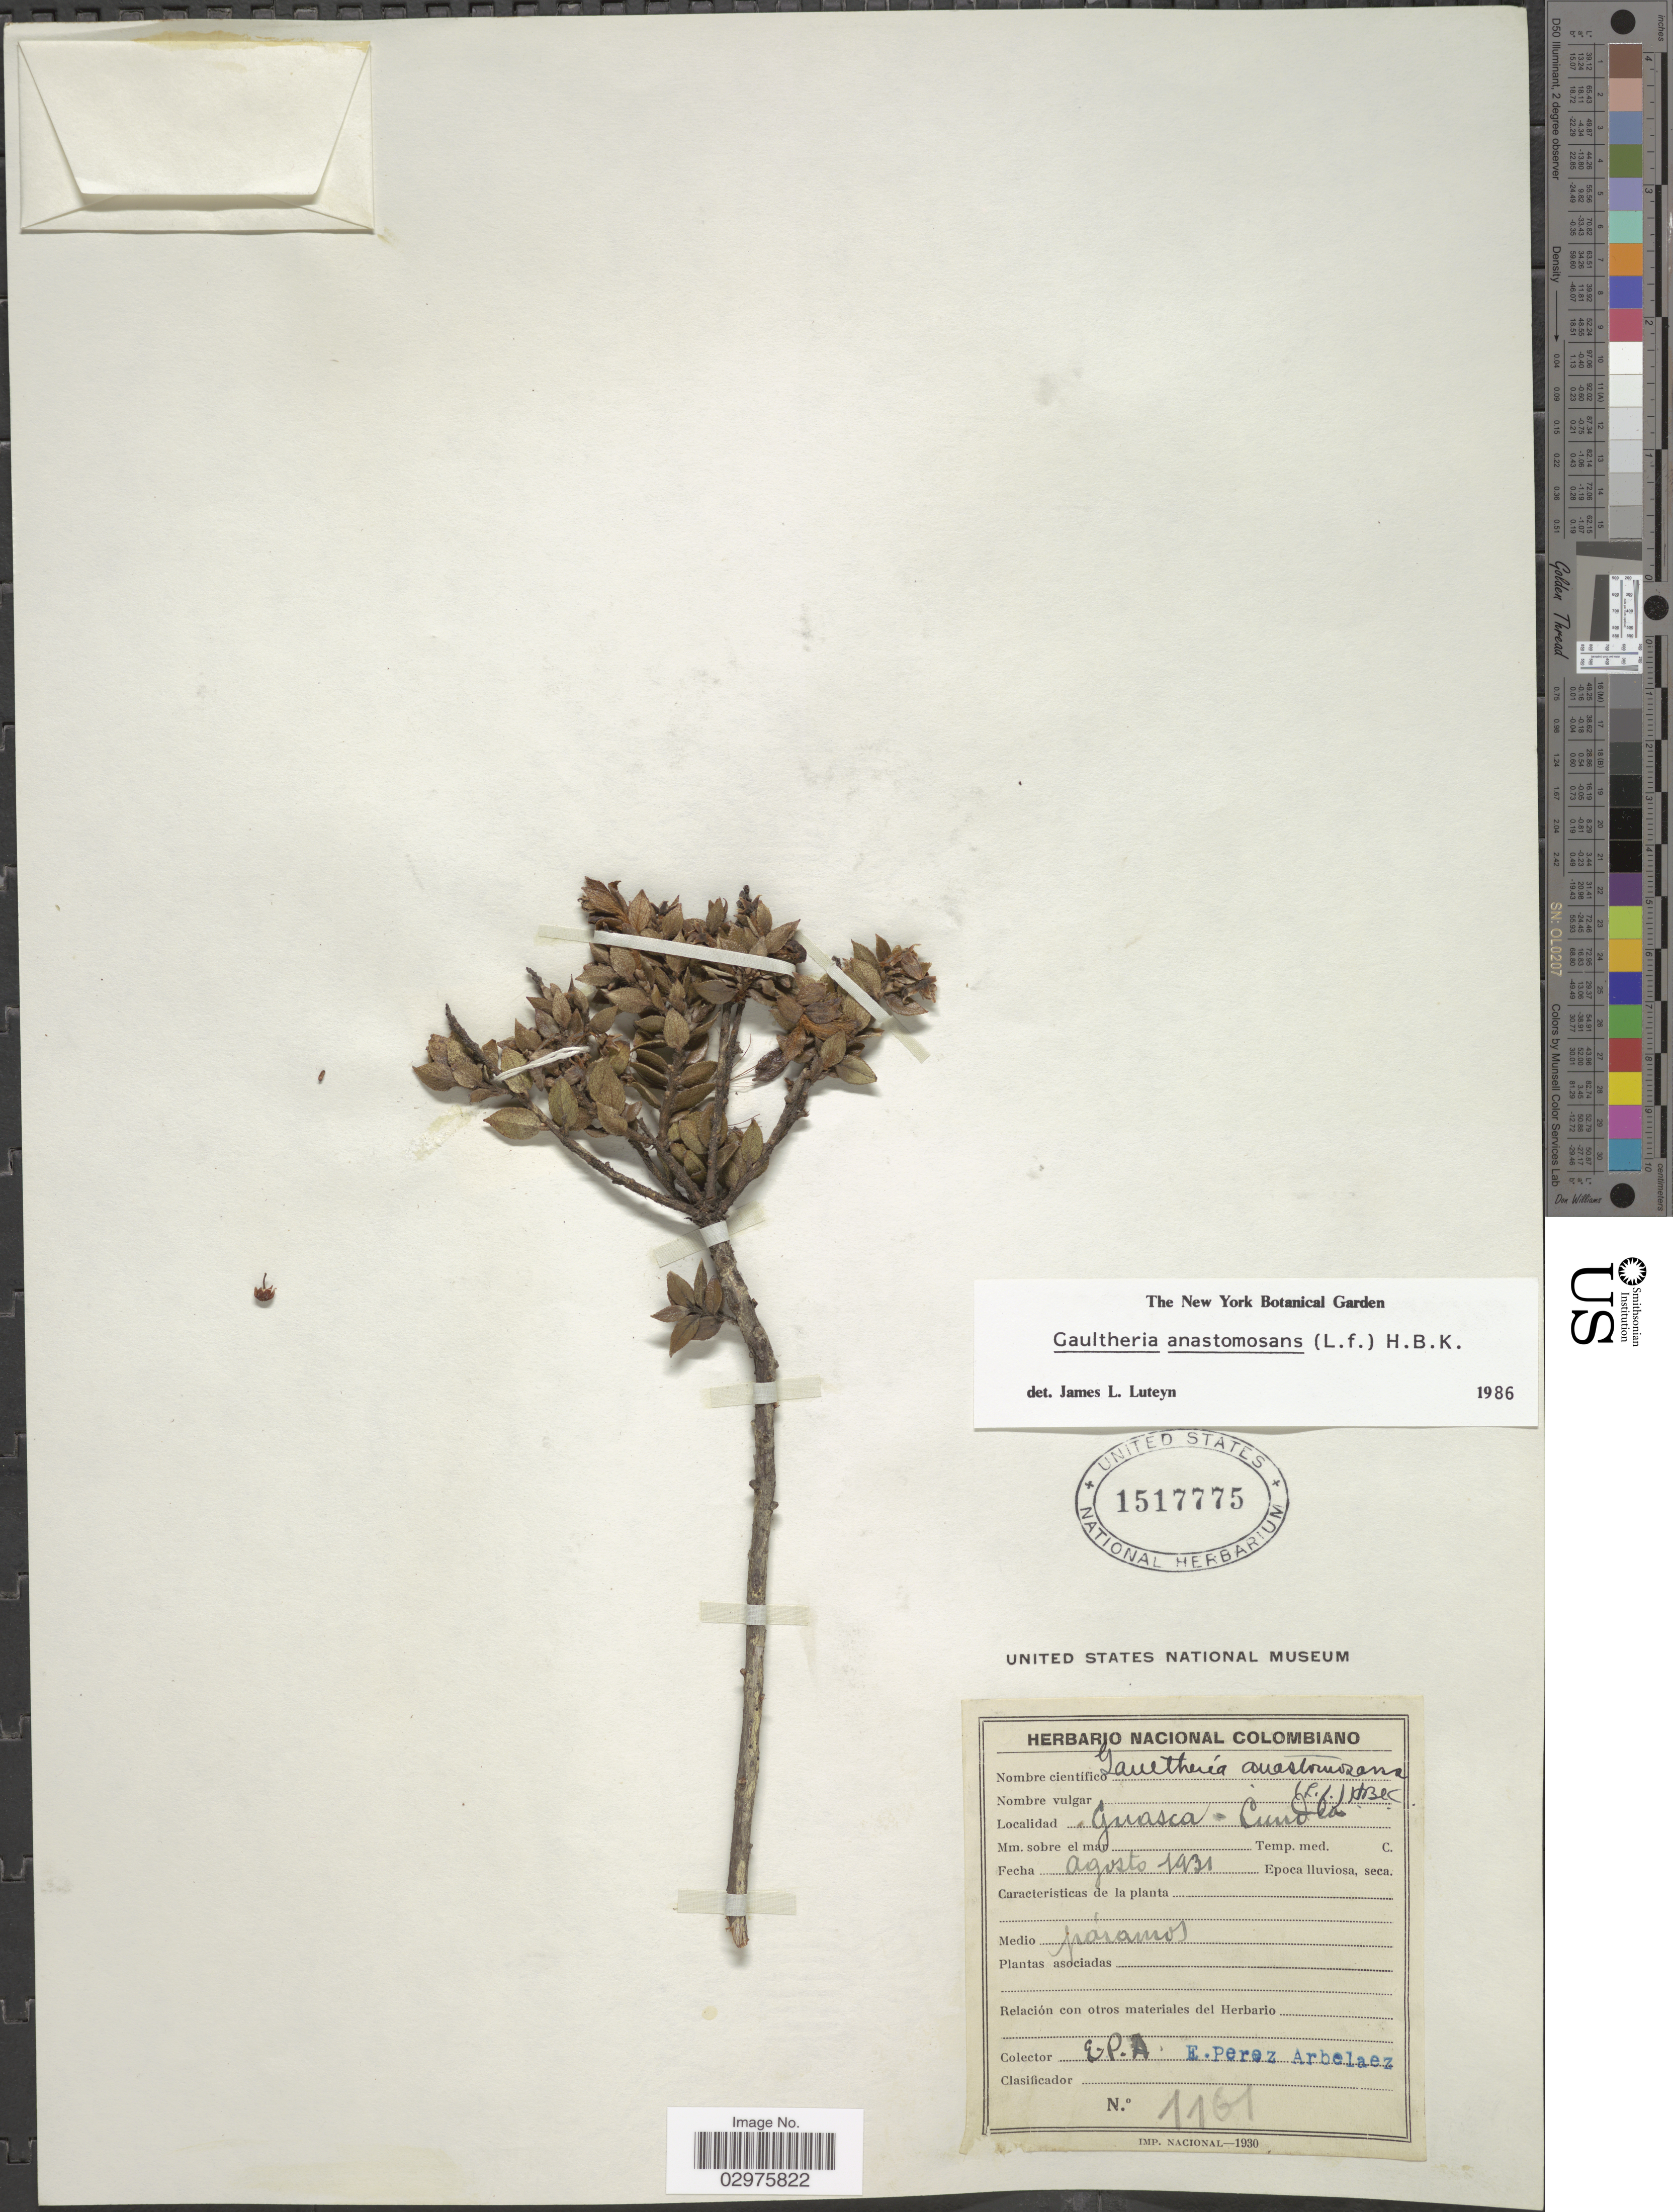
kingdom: Plantae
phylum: Tracheophyta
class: Magnoliopsida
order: Ericales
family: Ericaceae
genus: Gaultheria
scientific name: Gaultheria anastomosans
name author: (L. f.) Kunth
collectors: E. Pérez Arbeláez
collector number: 1161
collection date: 1931-08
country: Colombia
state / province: Cundinamarca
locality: Guasca - Cundca.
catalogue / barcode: US 1517775